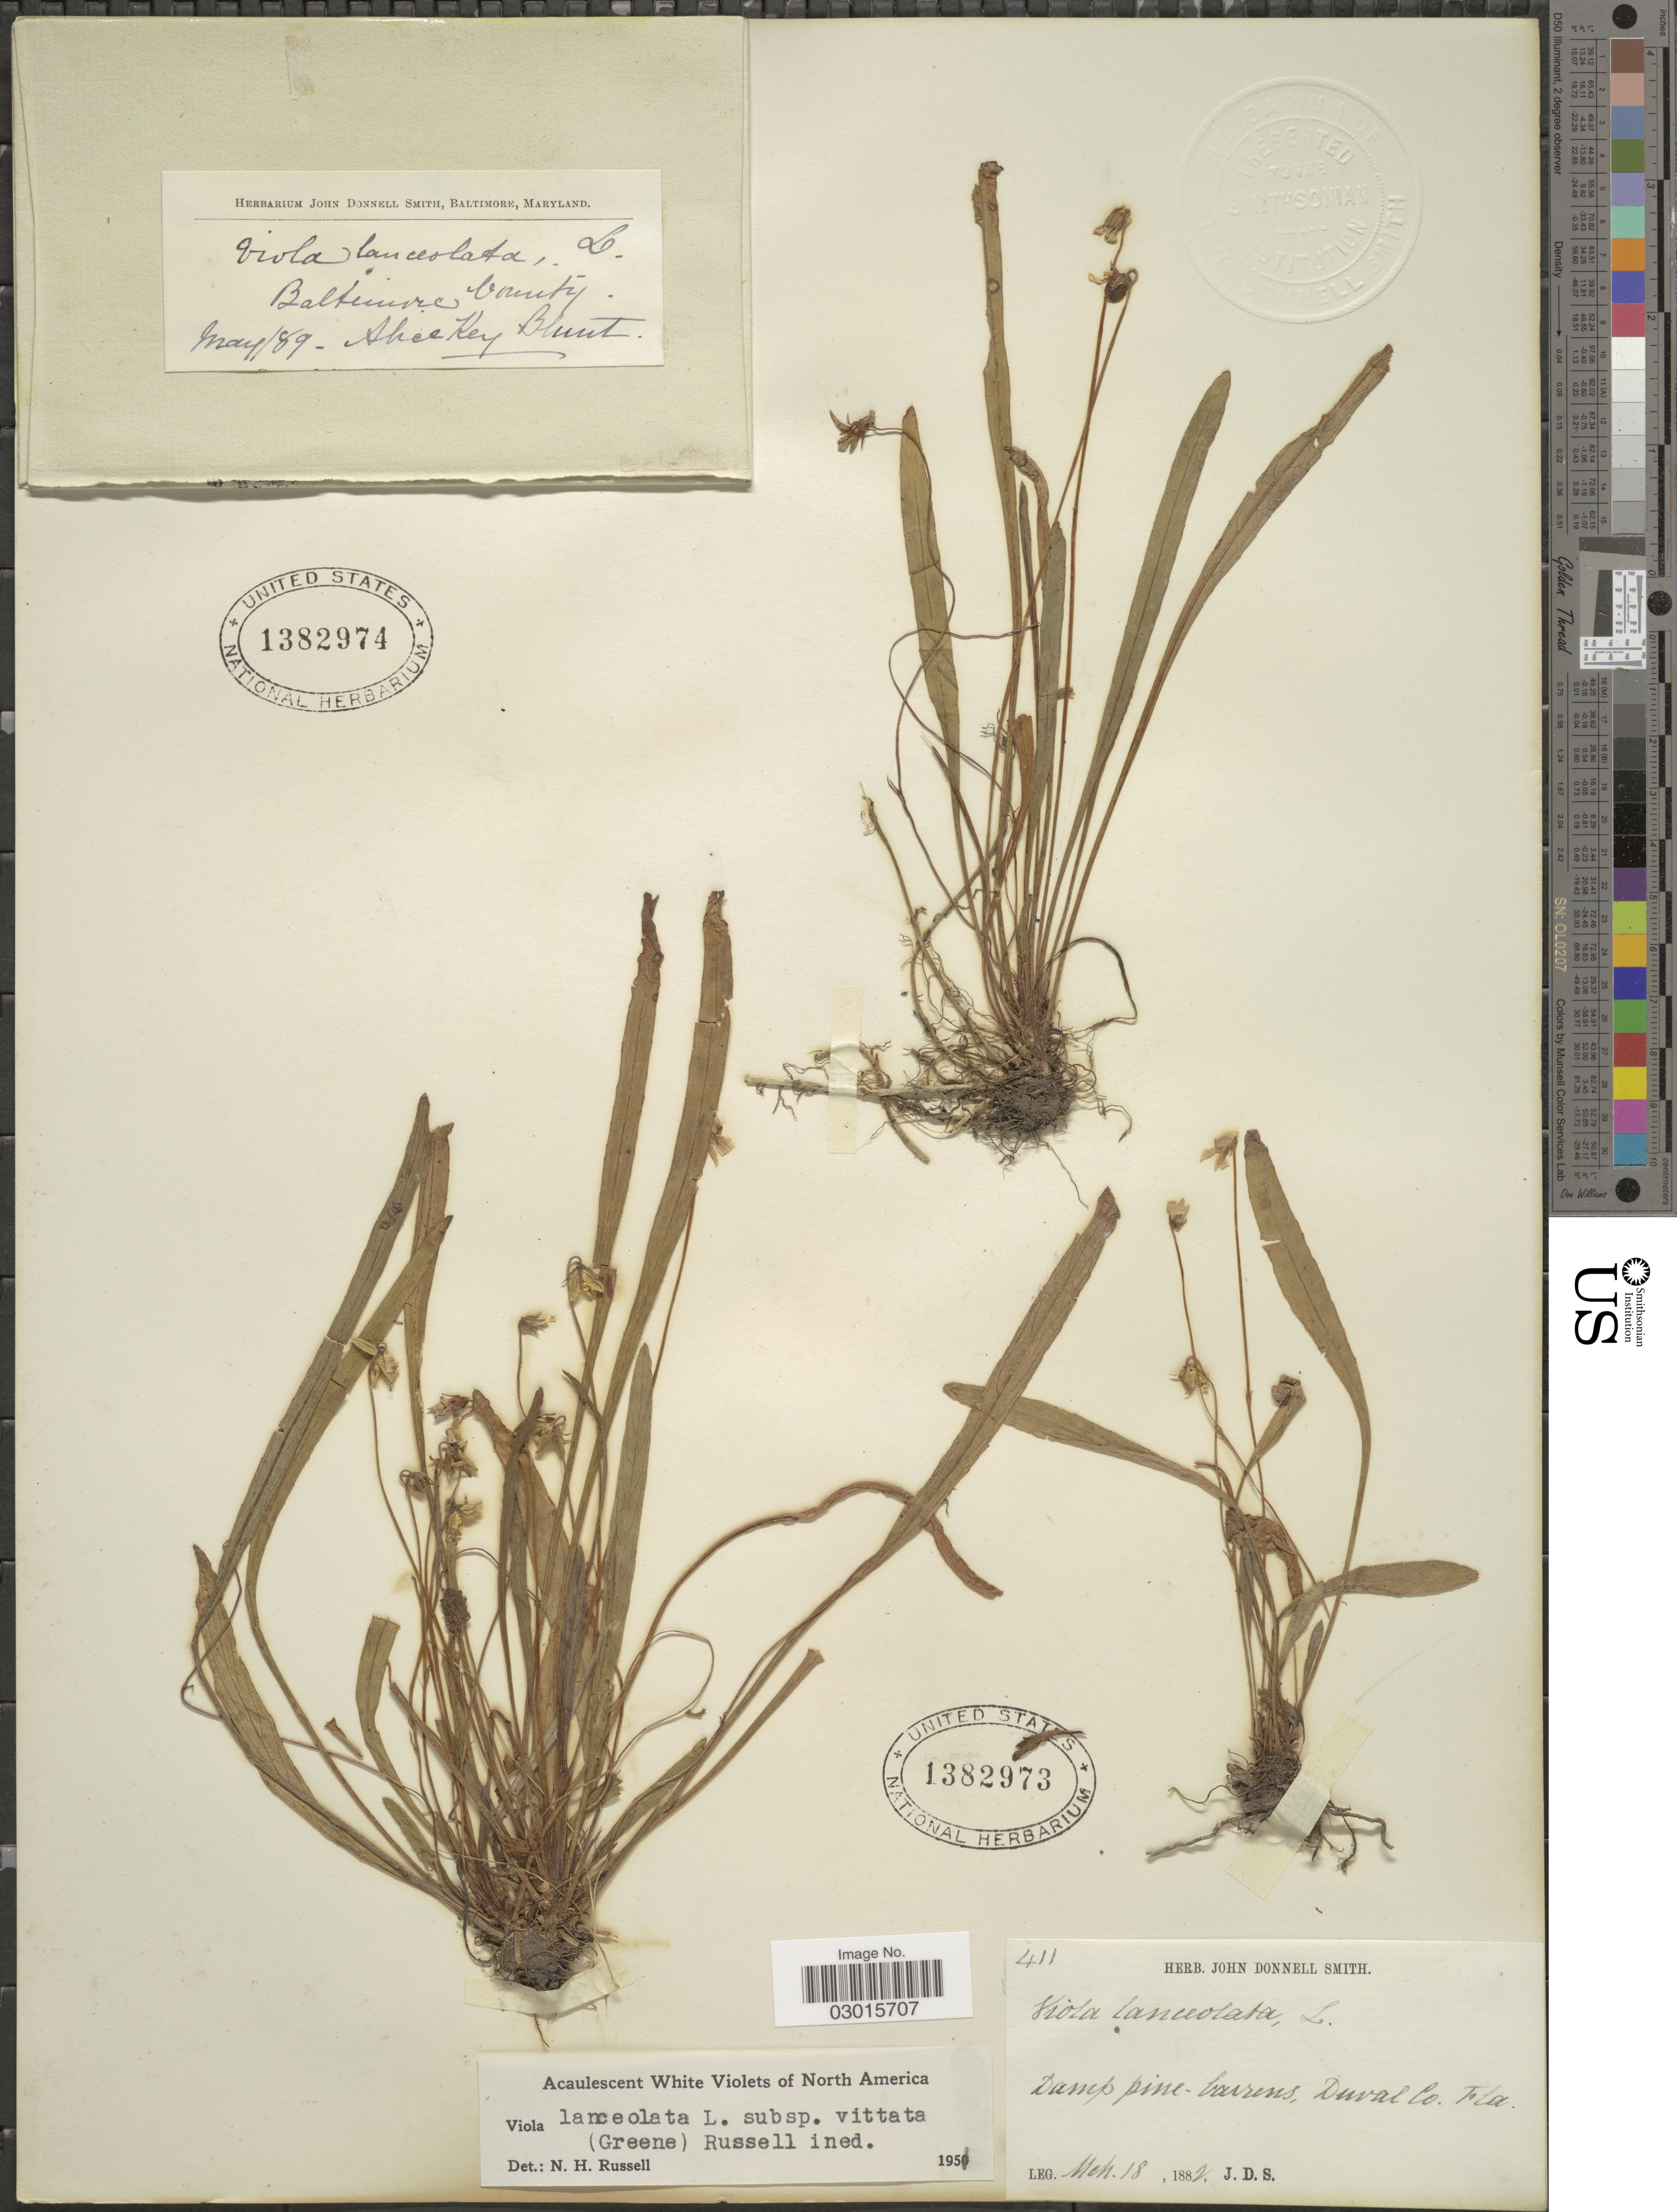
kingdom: Plantae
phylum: Tracheophyta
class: Magnoliopsida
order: Malpighiales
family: Violaceae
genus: Viola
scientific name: Viola lanceolata subsp. vittata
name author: (Greene) N. H. Russell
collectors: A. Blunt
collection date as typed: Transcribed d/m/y: /5/89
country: United States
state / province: Maryland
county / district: Baltimore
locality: Baltimore County.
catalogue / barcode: US 1382974